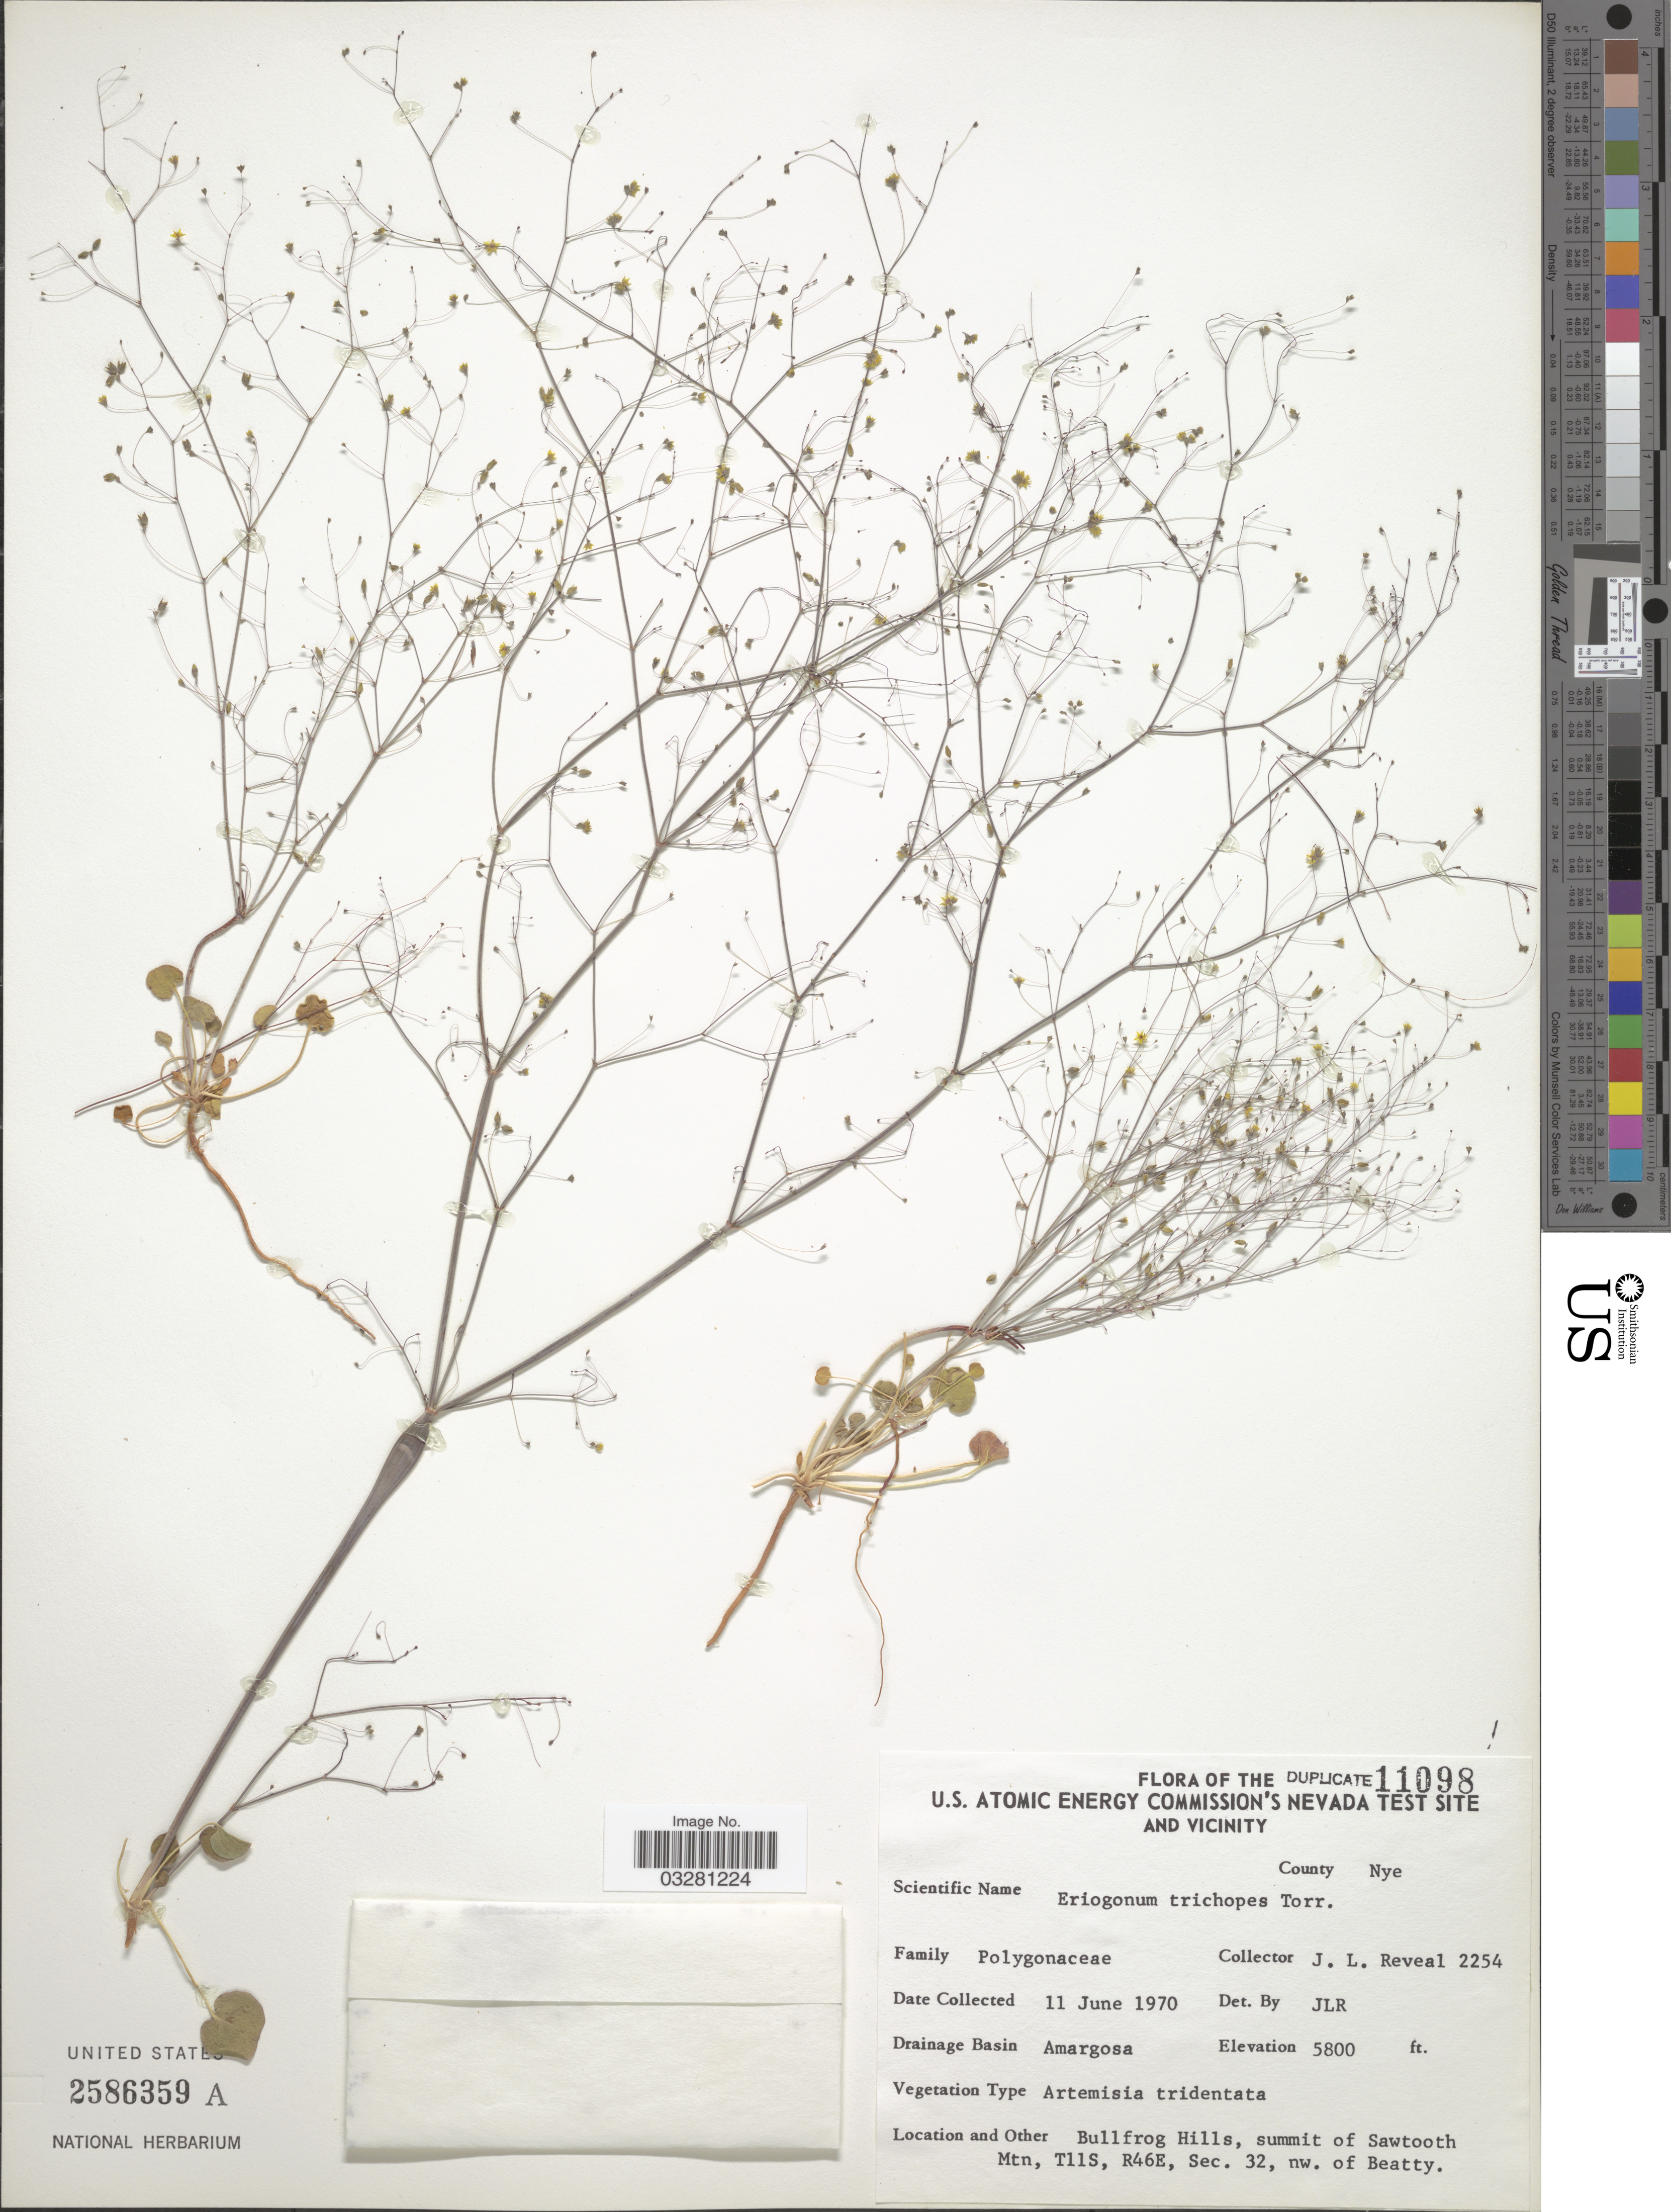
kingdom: Plantae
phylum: Tracheophyta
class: Magnoliopsida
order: Caryophyllales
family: Polygonaceae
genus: Eriogonum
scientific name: Eriogonum trichopes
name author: Torr.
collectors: J. L. Reveal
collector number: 2254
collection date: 1970-06-11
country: United States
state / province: Nevada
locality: U. S. Atomic Energy Commission's Nevada Test Site and Vicinity. County Nye. Drainage Basin Amargosa. Bullfrog Hills, summit of Sawtooth Mtn, T11S, R46E, Sec.32, nw. of Beatty.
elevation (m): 1768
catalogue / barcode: US 2586359A